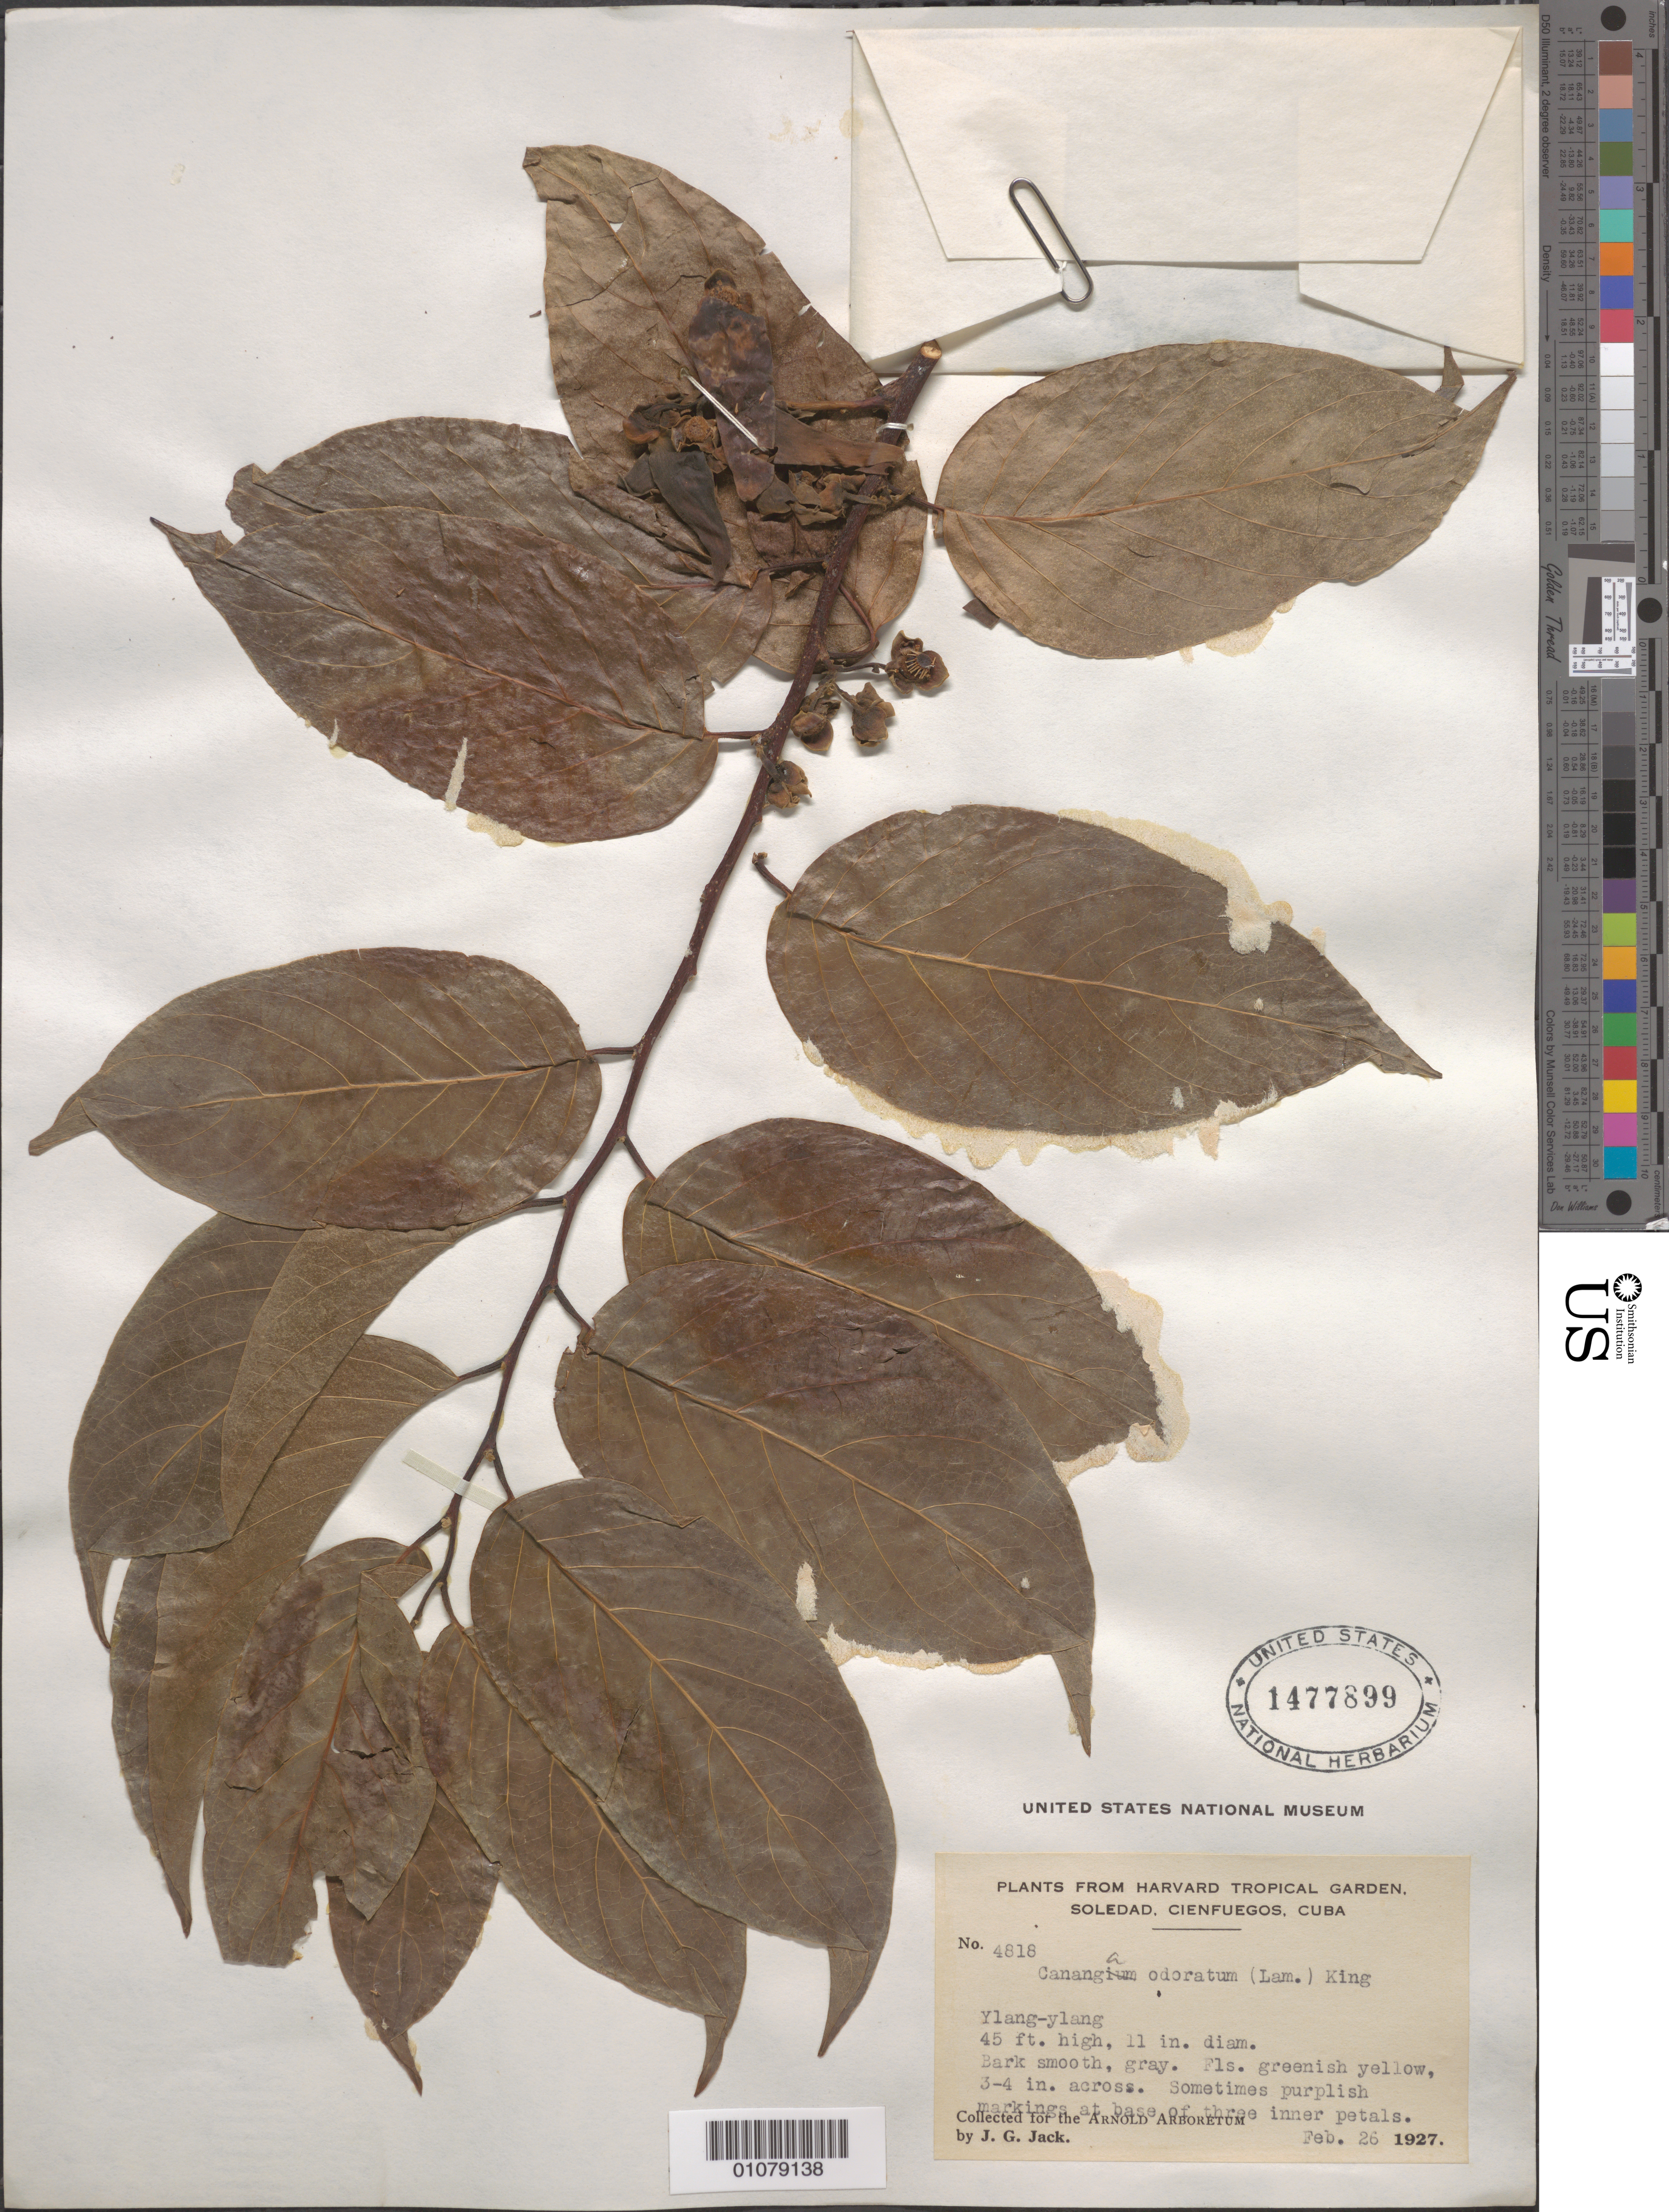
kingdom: Plantae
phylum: Tracheophyta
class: Magnoliopsida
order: Magnoliales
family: Annonaceae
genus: Cananga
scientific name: Cananga odorata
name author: (Lam.) Hook. f. & Thomson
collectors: J. G. Jack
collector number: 4818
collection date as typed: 26 Feb 1927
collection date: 1927-02-26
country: Cuba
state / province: Cienfuegos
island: Cuba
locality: Soledad, Cienfuegos, Cuba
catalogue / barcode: US 1477899